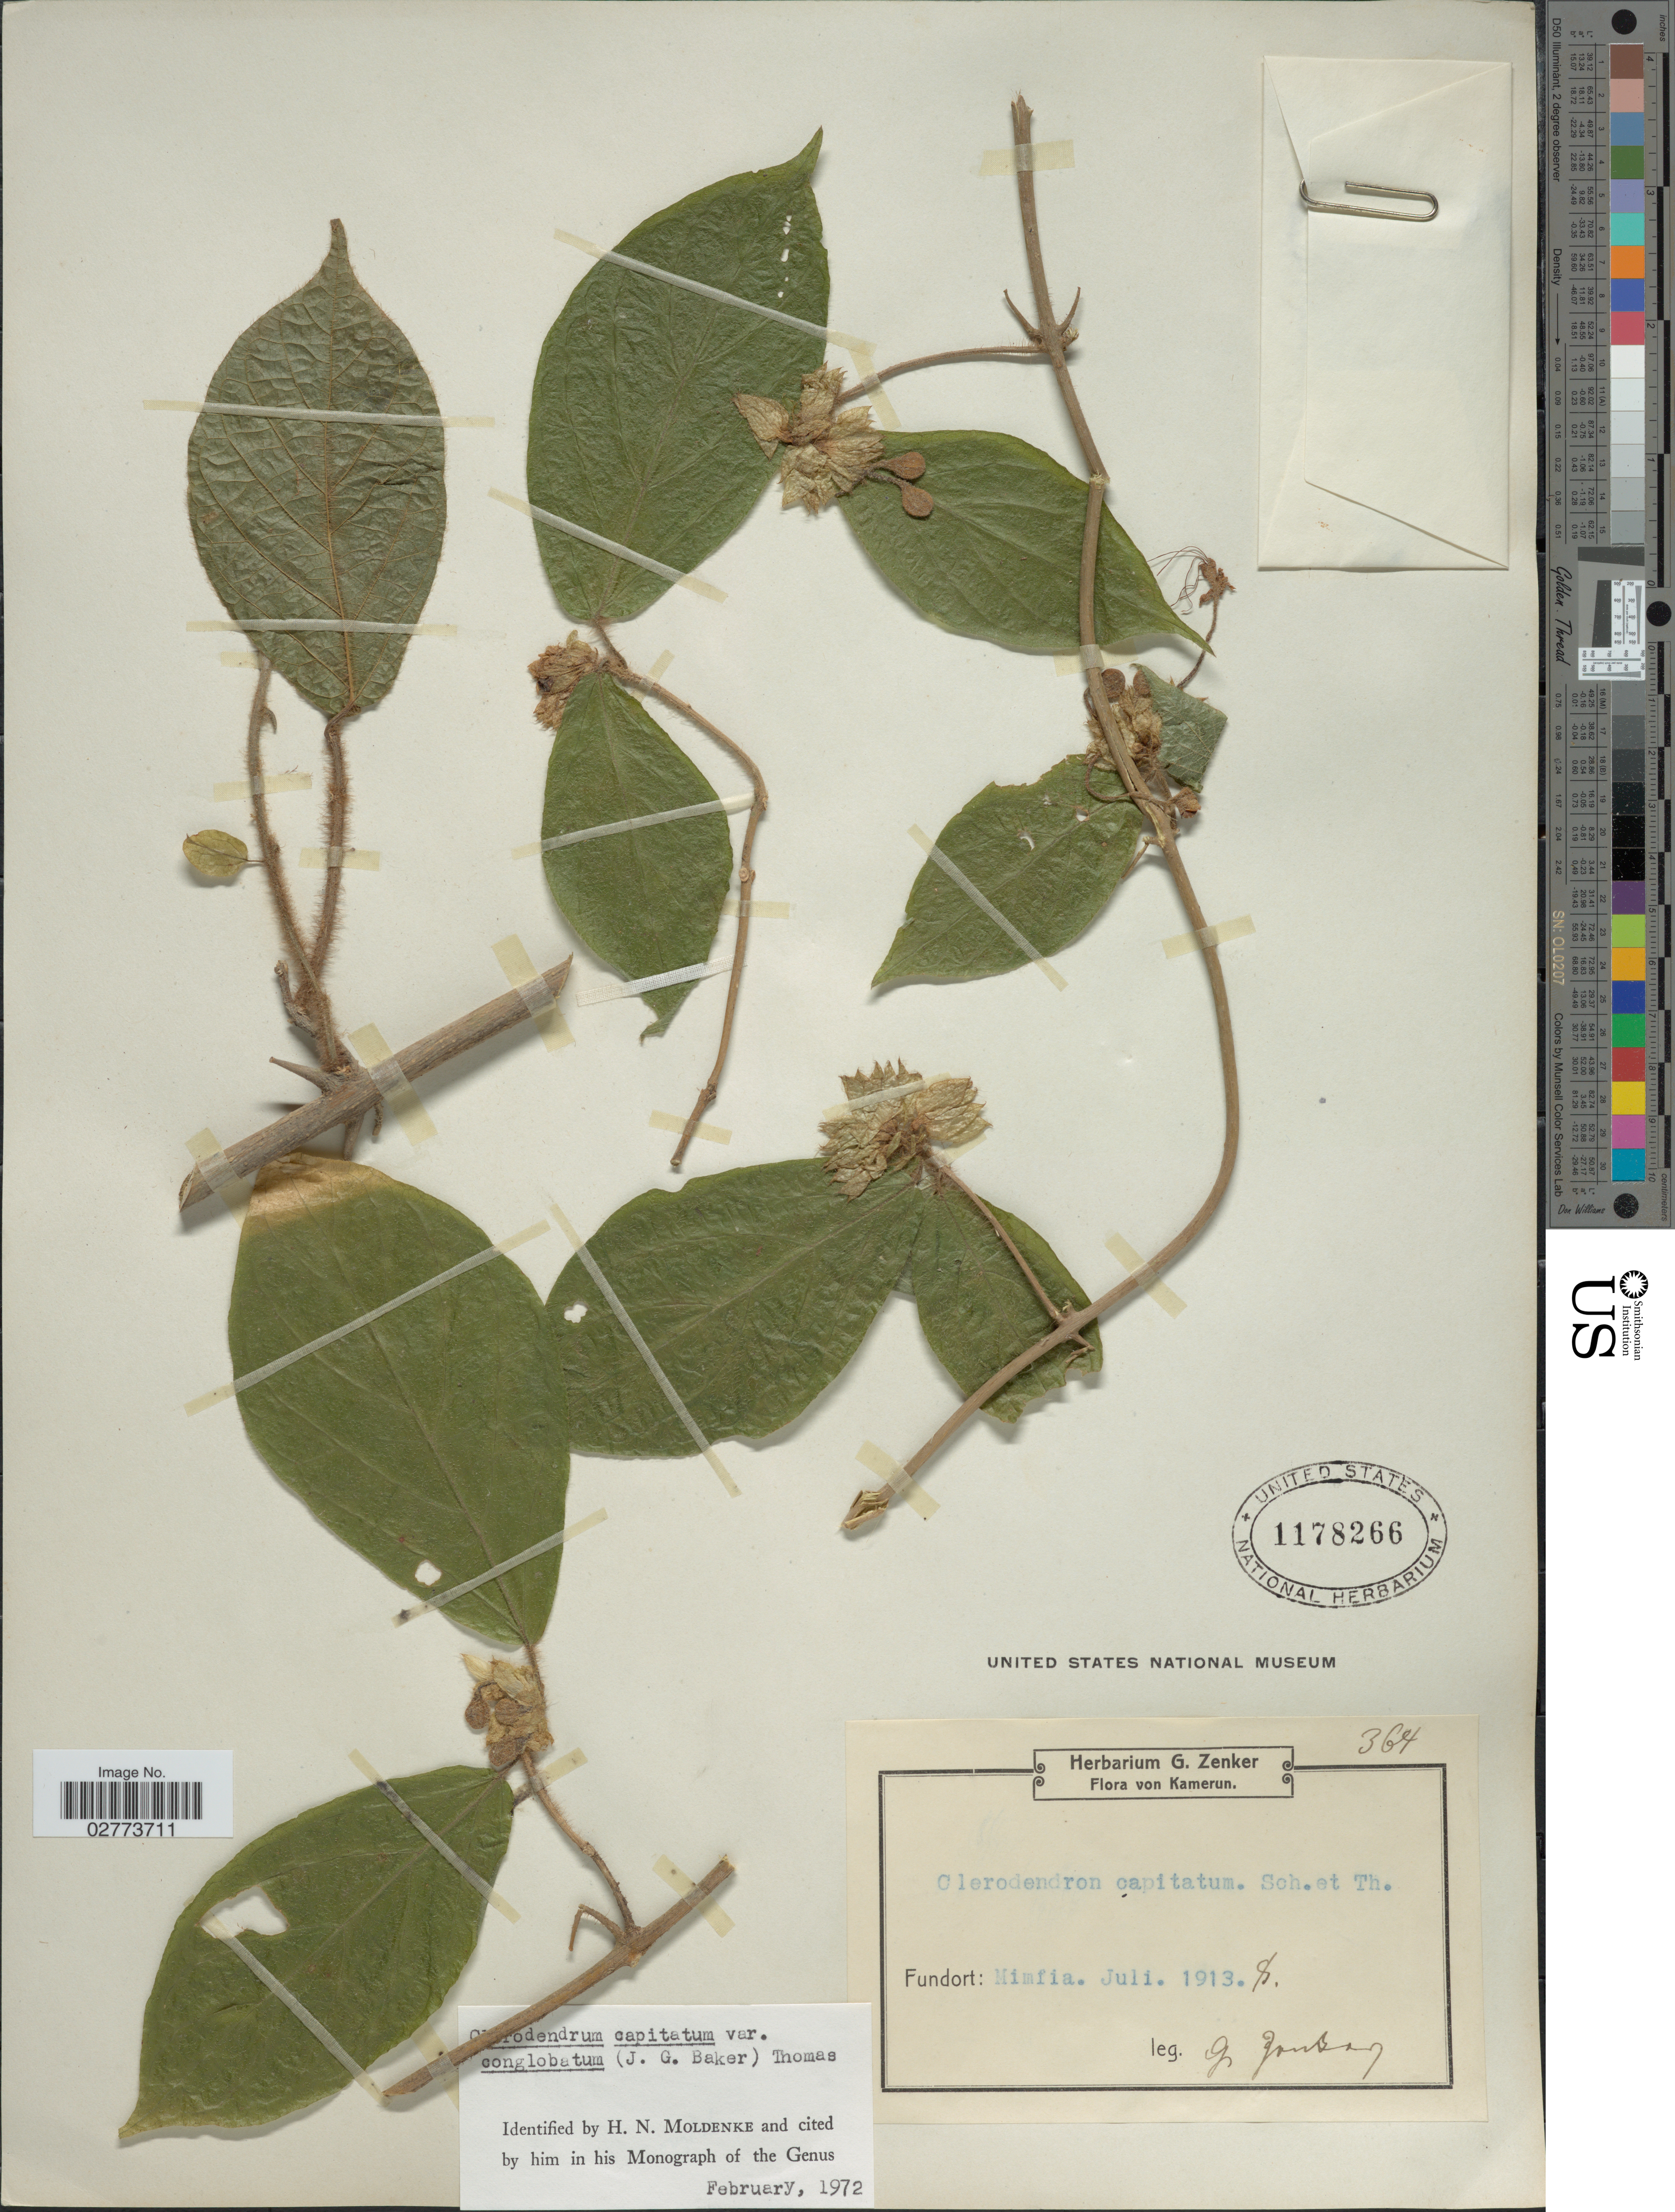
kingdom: Plantae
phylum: Tracheophyta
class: Magnoliopsida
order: Lamiales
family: Lamiaceae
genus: Clerodendrum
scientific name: Clerodendrum capitatum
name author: (Willd.) Schumach. & Thonn.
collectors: G. A. Zenker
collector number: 364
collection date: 1913-07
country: Cameroon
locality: Mimfia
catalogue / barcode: US 1178266